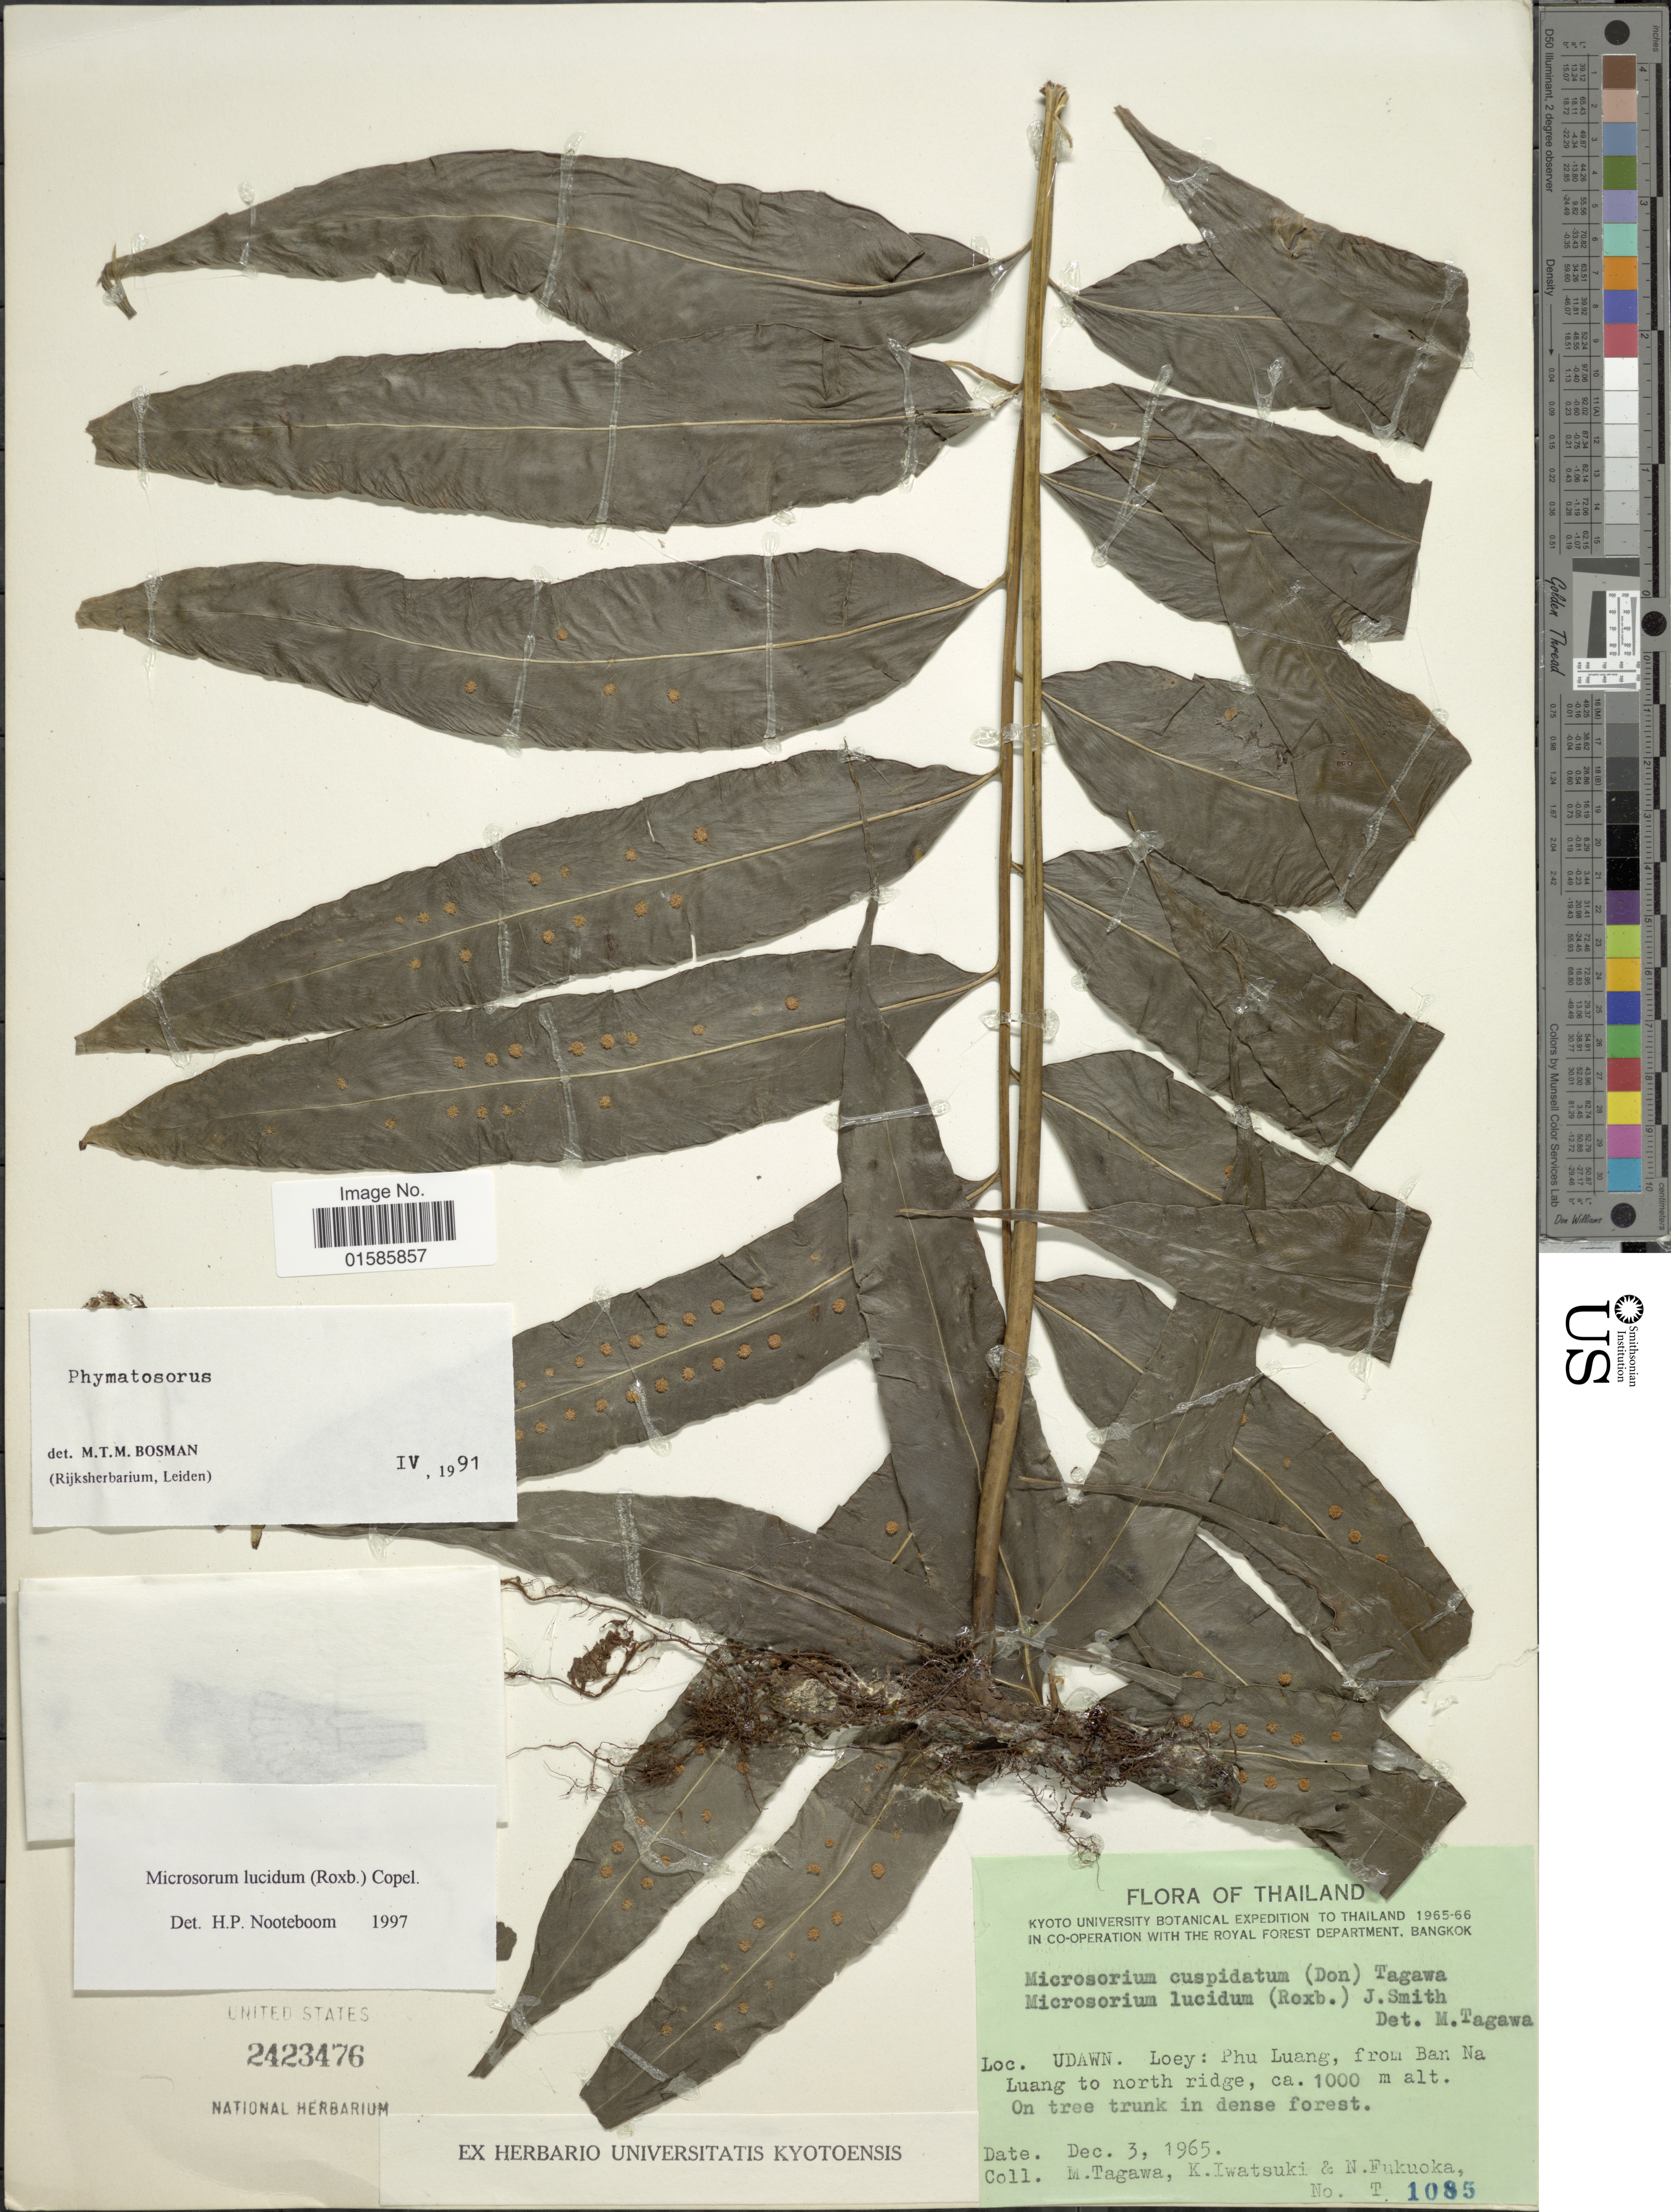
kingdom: Plantae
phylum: Tracheophyta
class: Polypodiopsida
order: Polypodiales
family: Polypodiaceae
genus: Microsorum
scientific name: Microsorum lucidum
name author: (Roxb. ex Griff.) Copel.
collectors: M. Tagawa, K. Iwatsuki & N. Fukuoka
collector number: T 1085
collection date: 1965-12-03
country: Thailand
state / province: Loei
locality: Udawn, Loey: Phu Luang, from Ban Na Luang to north ridge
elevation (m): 1000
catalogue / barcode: US 2423476